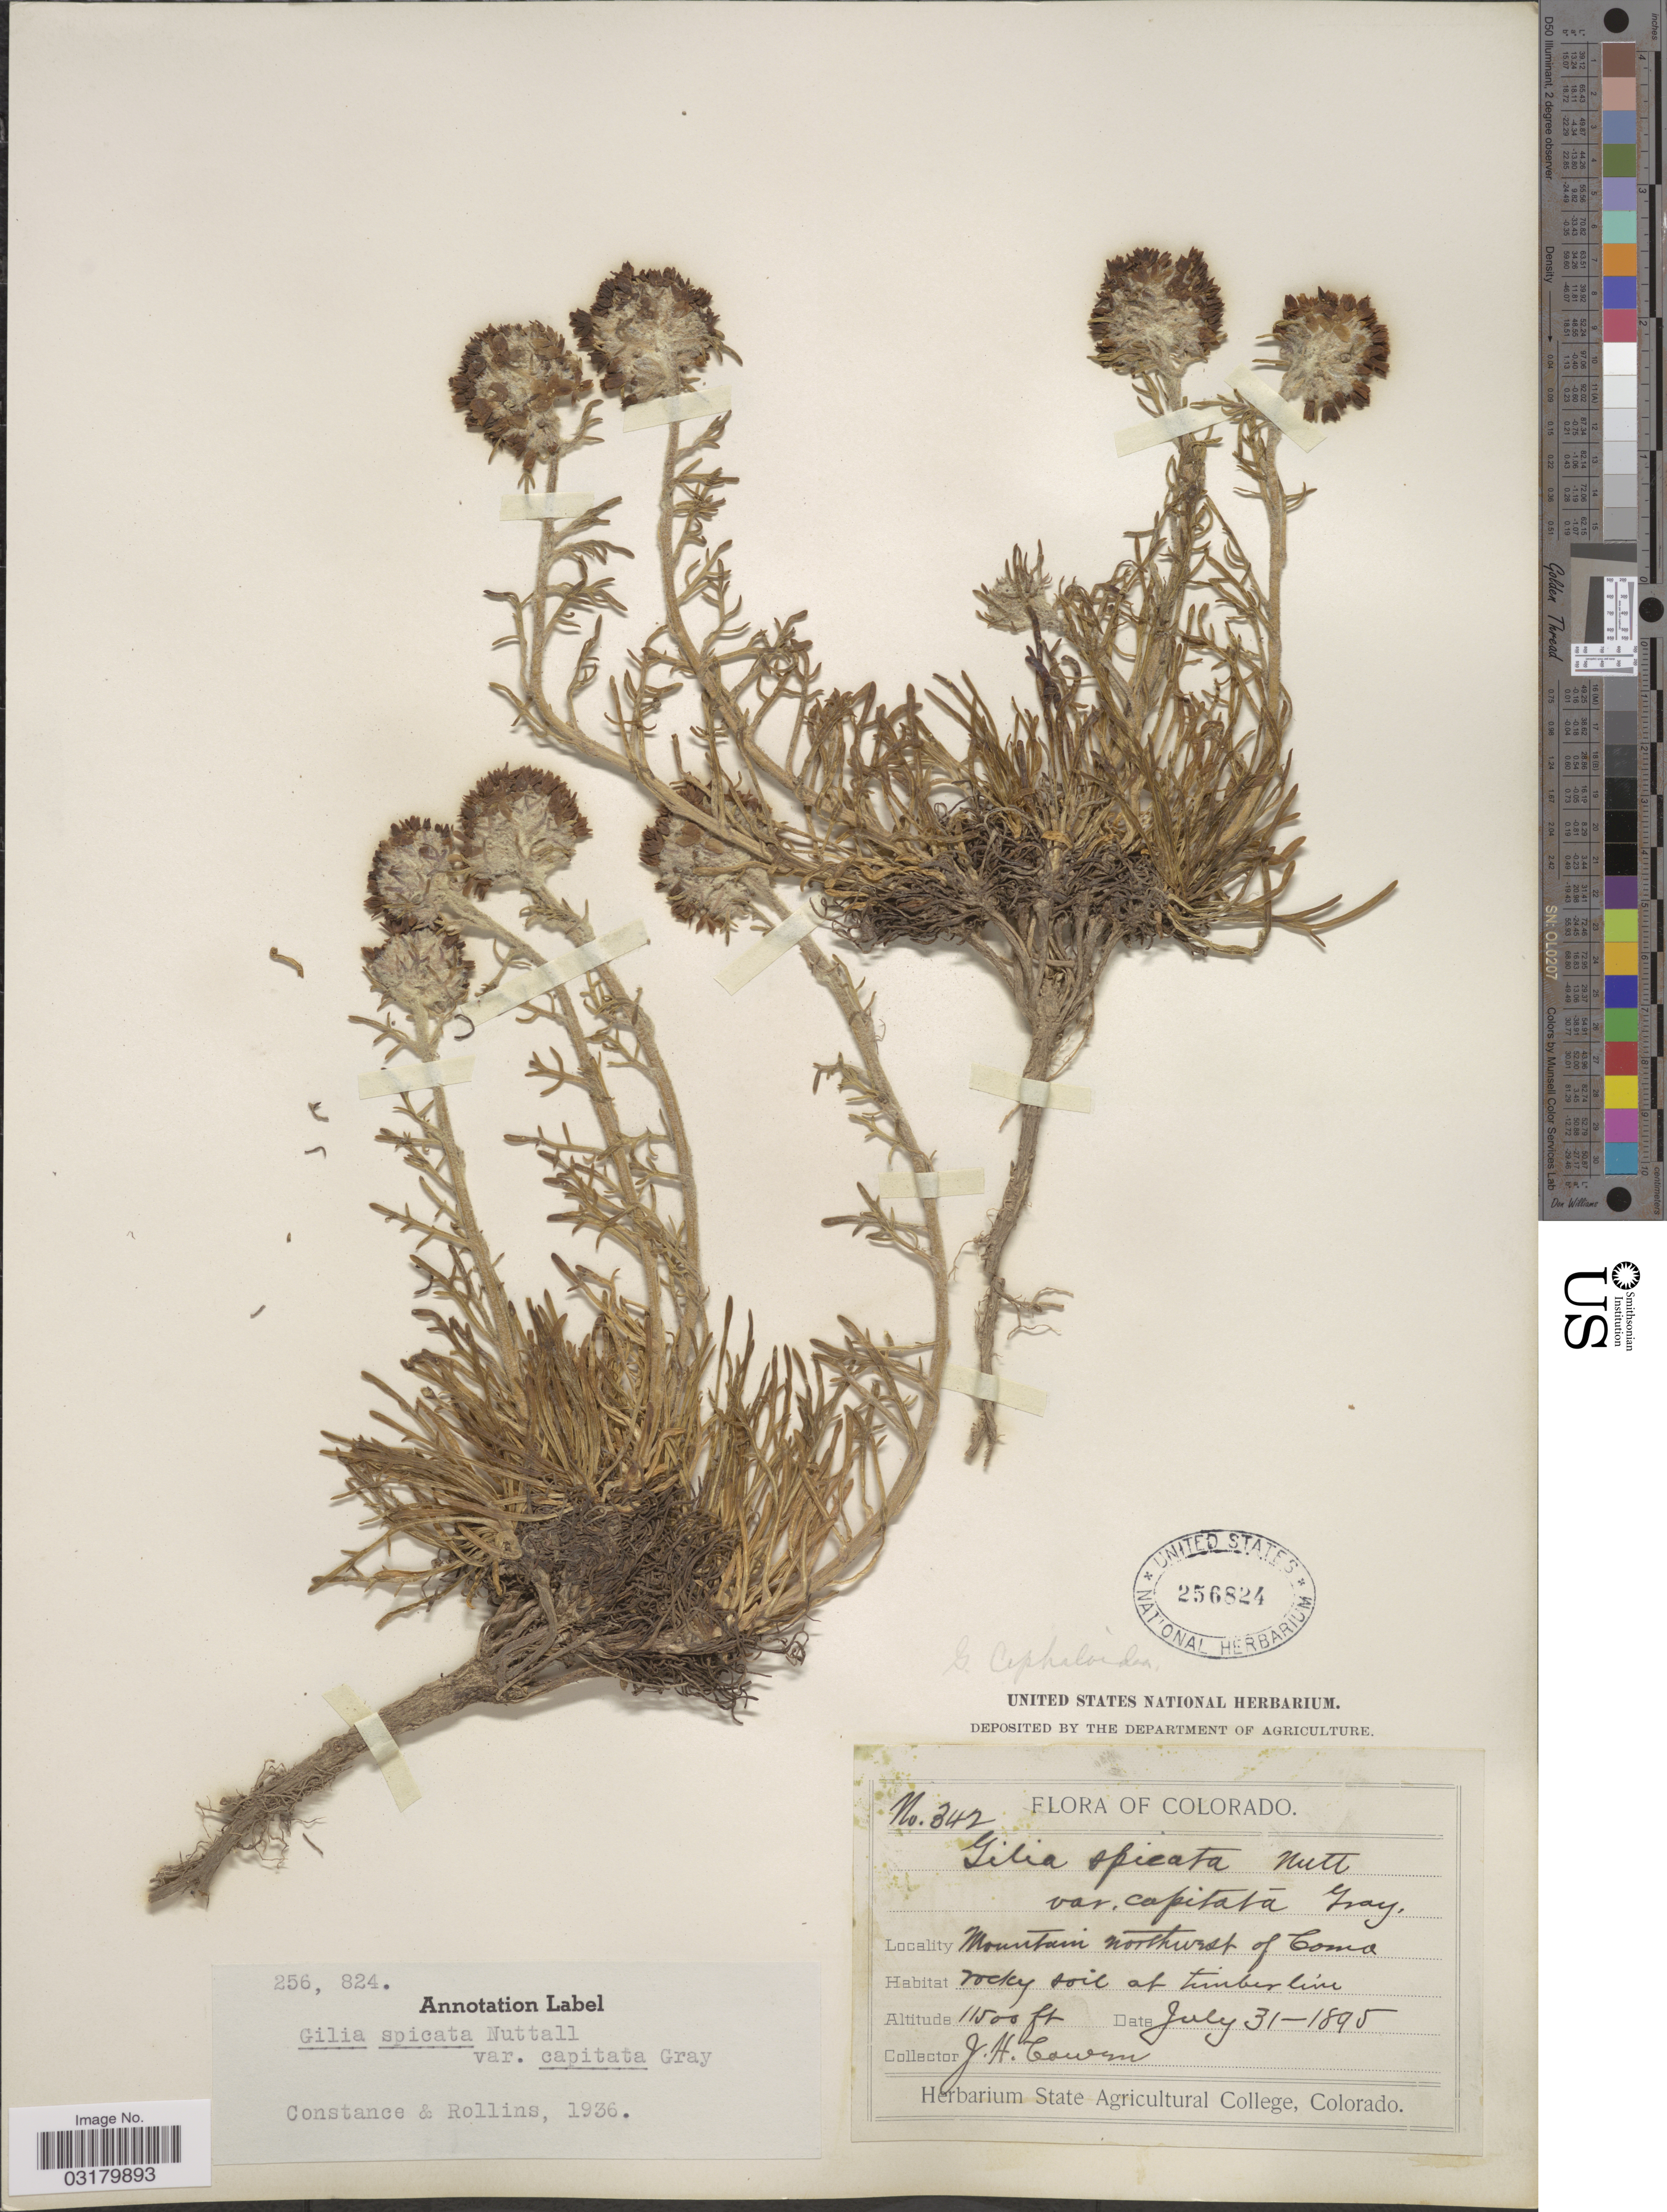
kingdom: Plantae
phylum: Tracheophyta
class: Magnoliopsida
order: Ericales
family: Polemoniaceae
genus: Ipomopsis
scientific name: Ipomopsis spicata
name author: (Nutt.) V.E. Grant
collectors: J. H. Cowen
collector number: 342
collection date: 1895-07-31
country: United States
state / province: Colorado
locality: Mountain northwest of Coma.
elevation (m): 3505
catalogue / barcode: US 256824